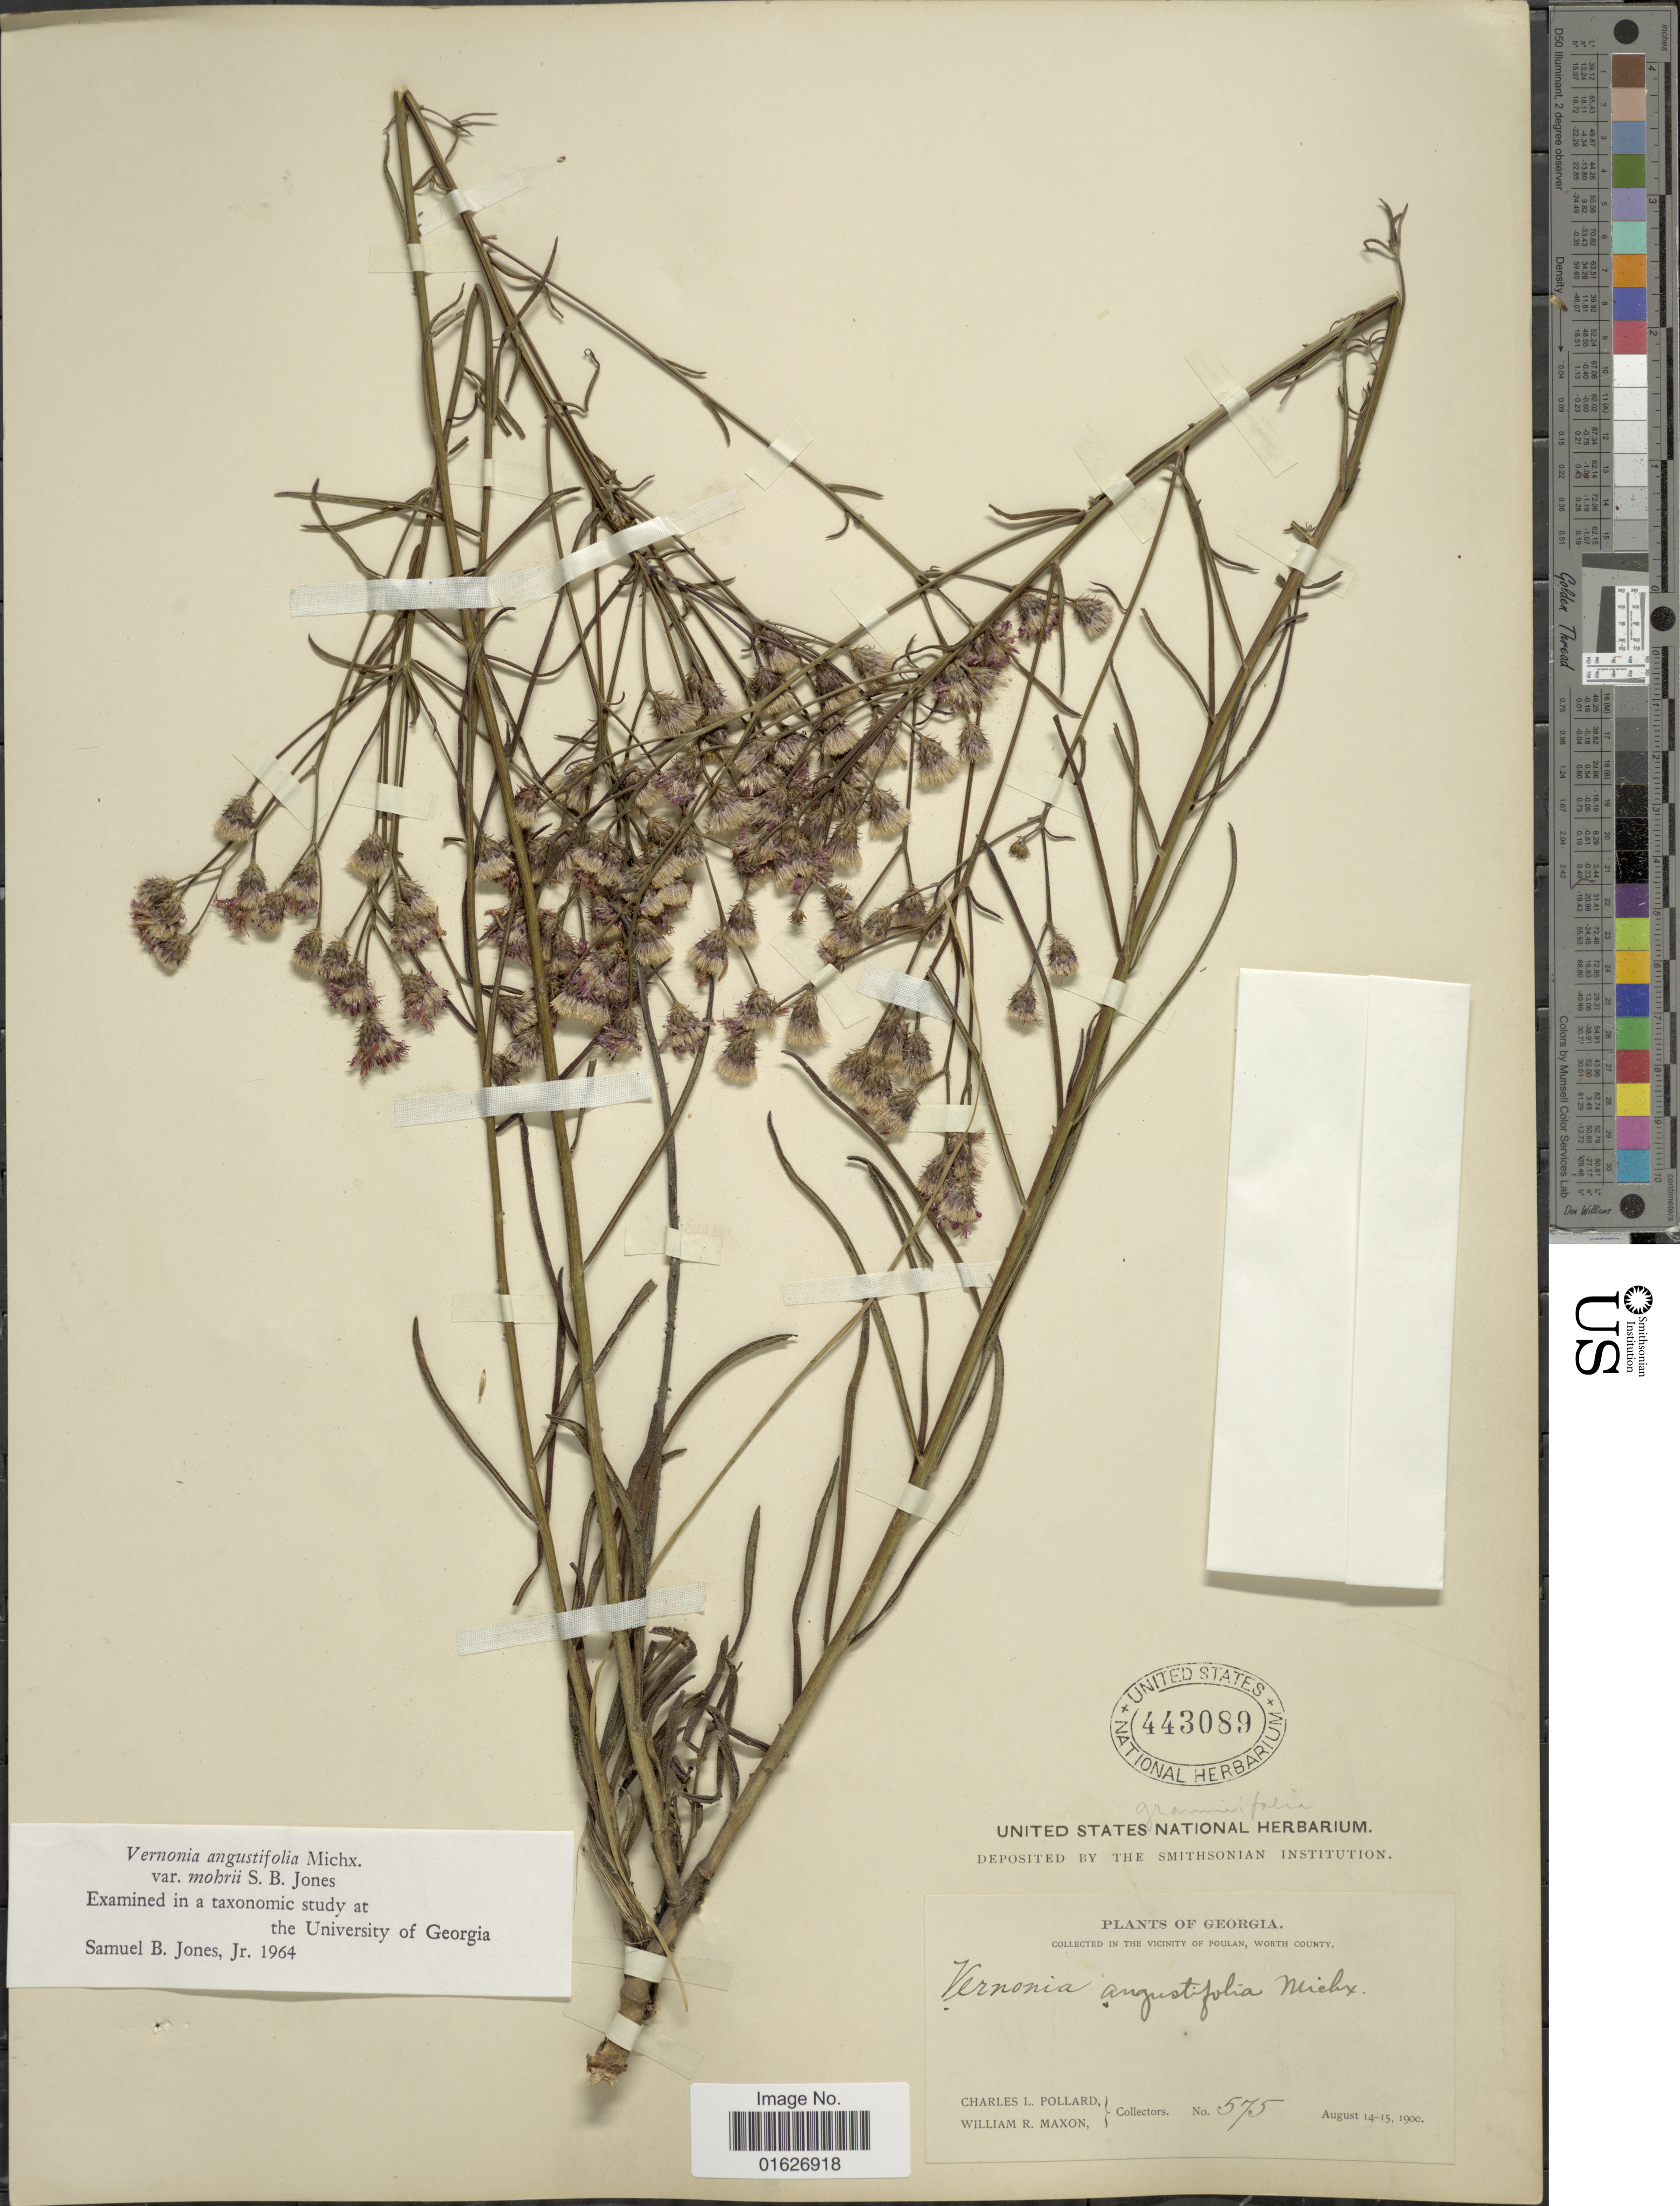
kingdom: Plantae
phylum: Tracheophyta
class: Magnoliopsida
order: Asterales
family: Asteraceae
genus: Vernonia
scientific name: Vernonia angustifolia var. mohrii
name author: S.B. Jones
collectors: C. L. Pollard & W. R. Maxon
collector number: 575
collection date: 1900-08-14/1900-08-15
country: United States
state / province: Georgia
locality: In the vicinity of Poulan, Worth County.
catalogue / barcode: US 443089